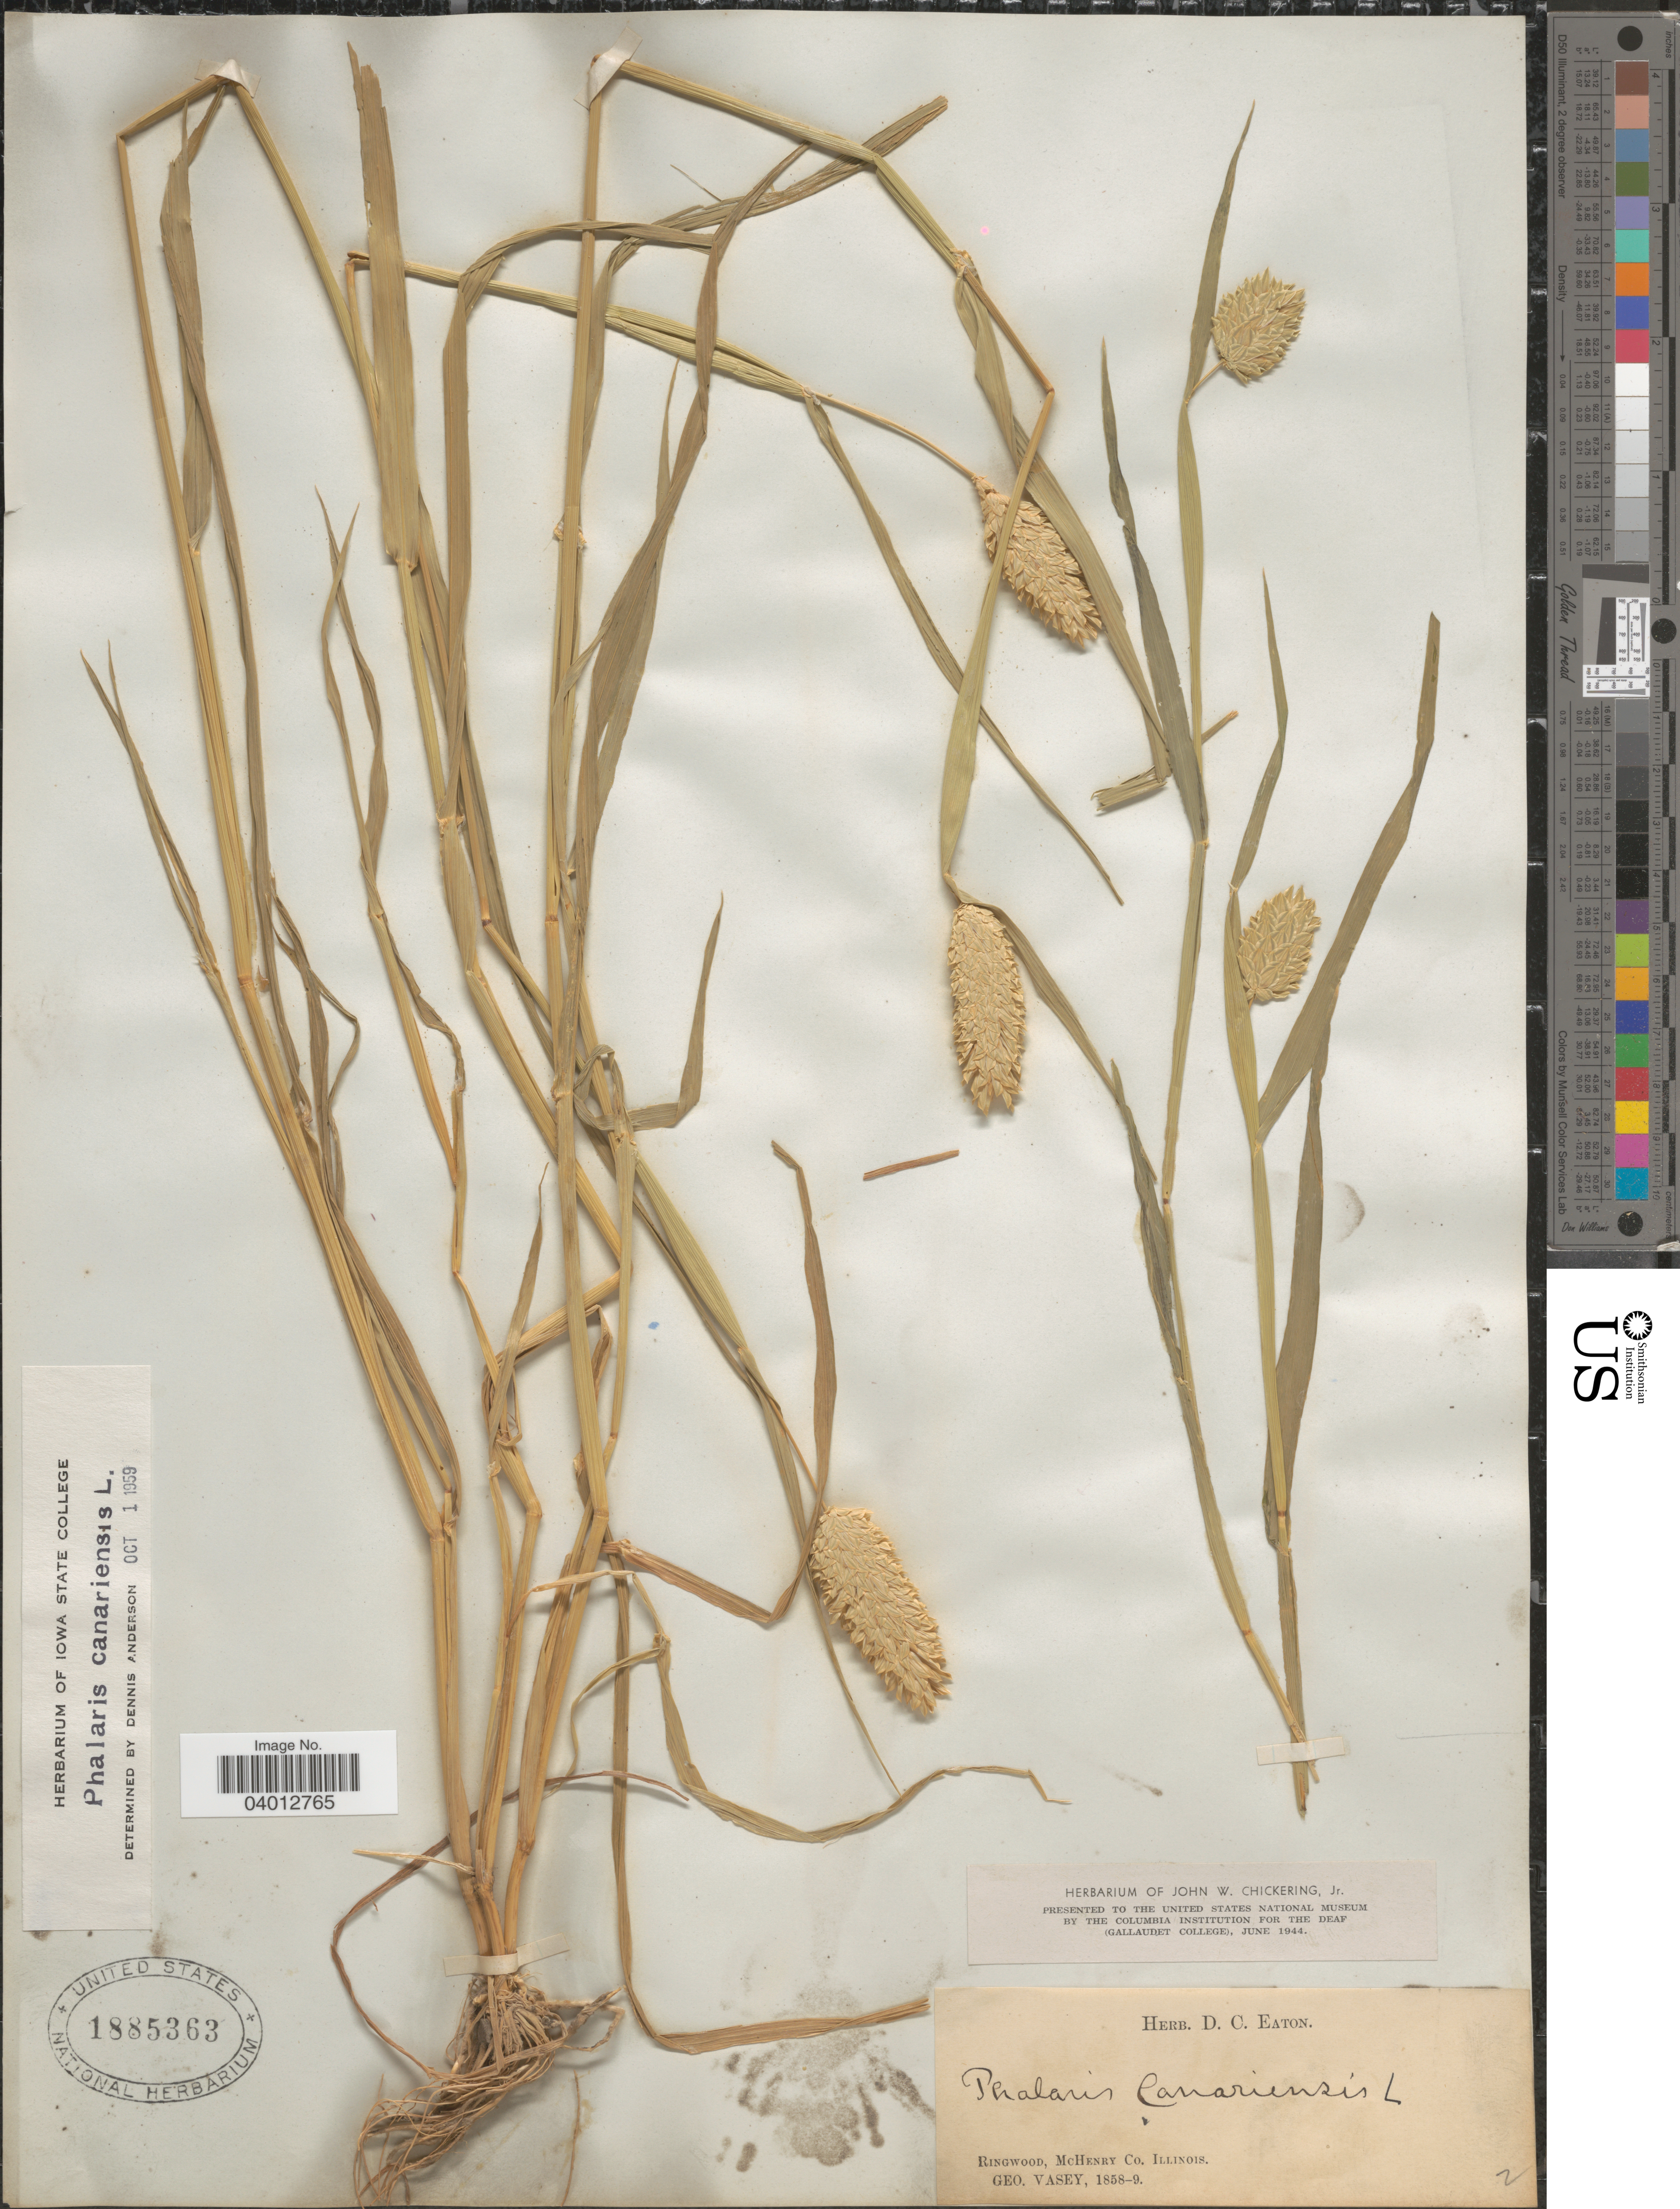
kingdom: Plantae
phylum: Tracheophyta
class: Liliopsida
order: Poales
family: Poaceae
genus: Phalaris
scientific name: Phalaris canariensis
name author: L.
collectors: G. R. Vasey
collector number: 2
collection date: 1858/1859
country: United States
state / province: Illinois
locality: Ringwood, McHenry Co.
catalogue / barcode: US 1885363